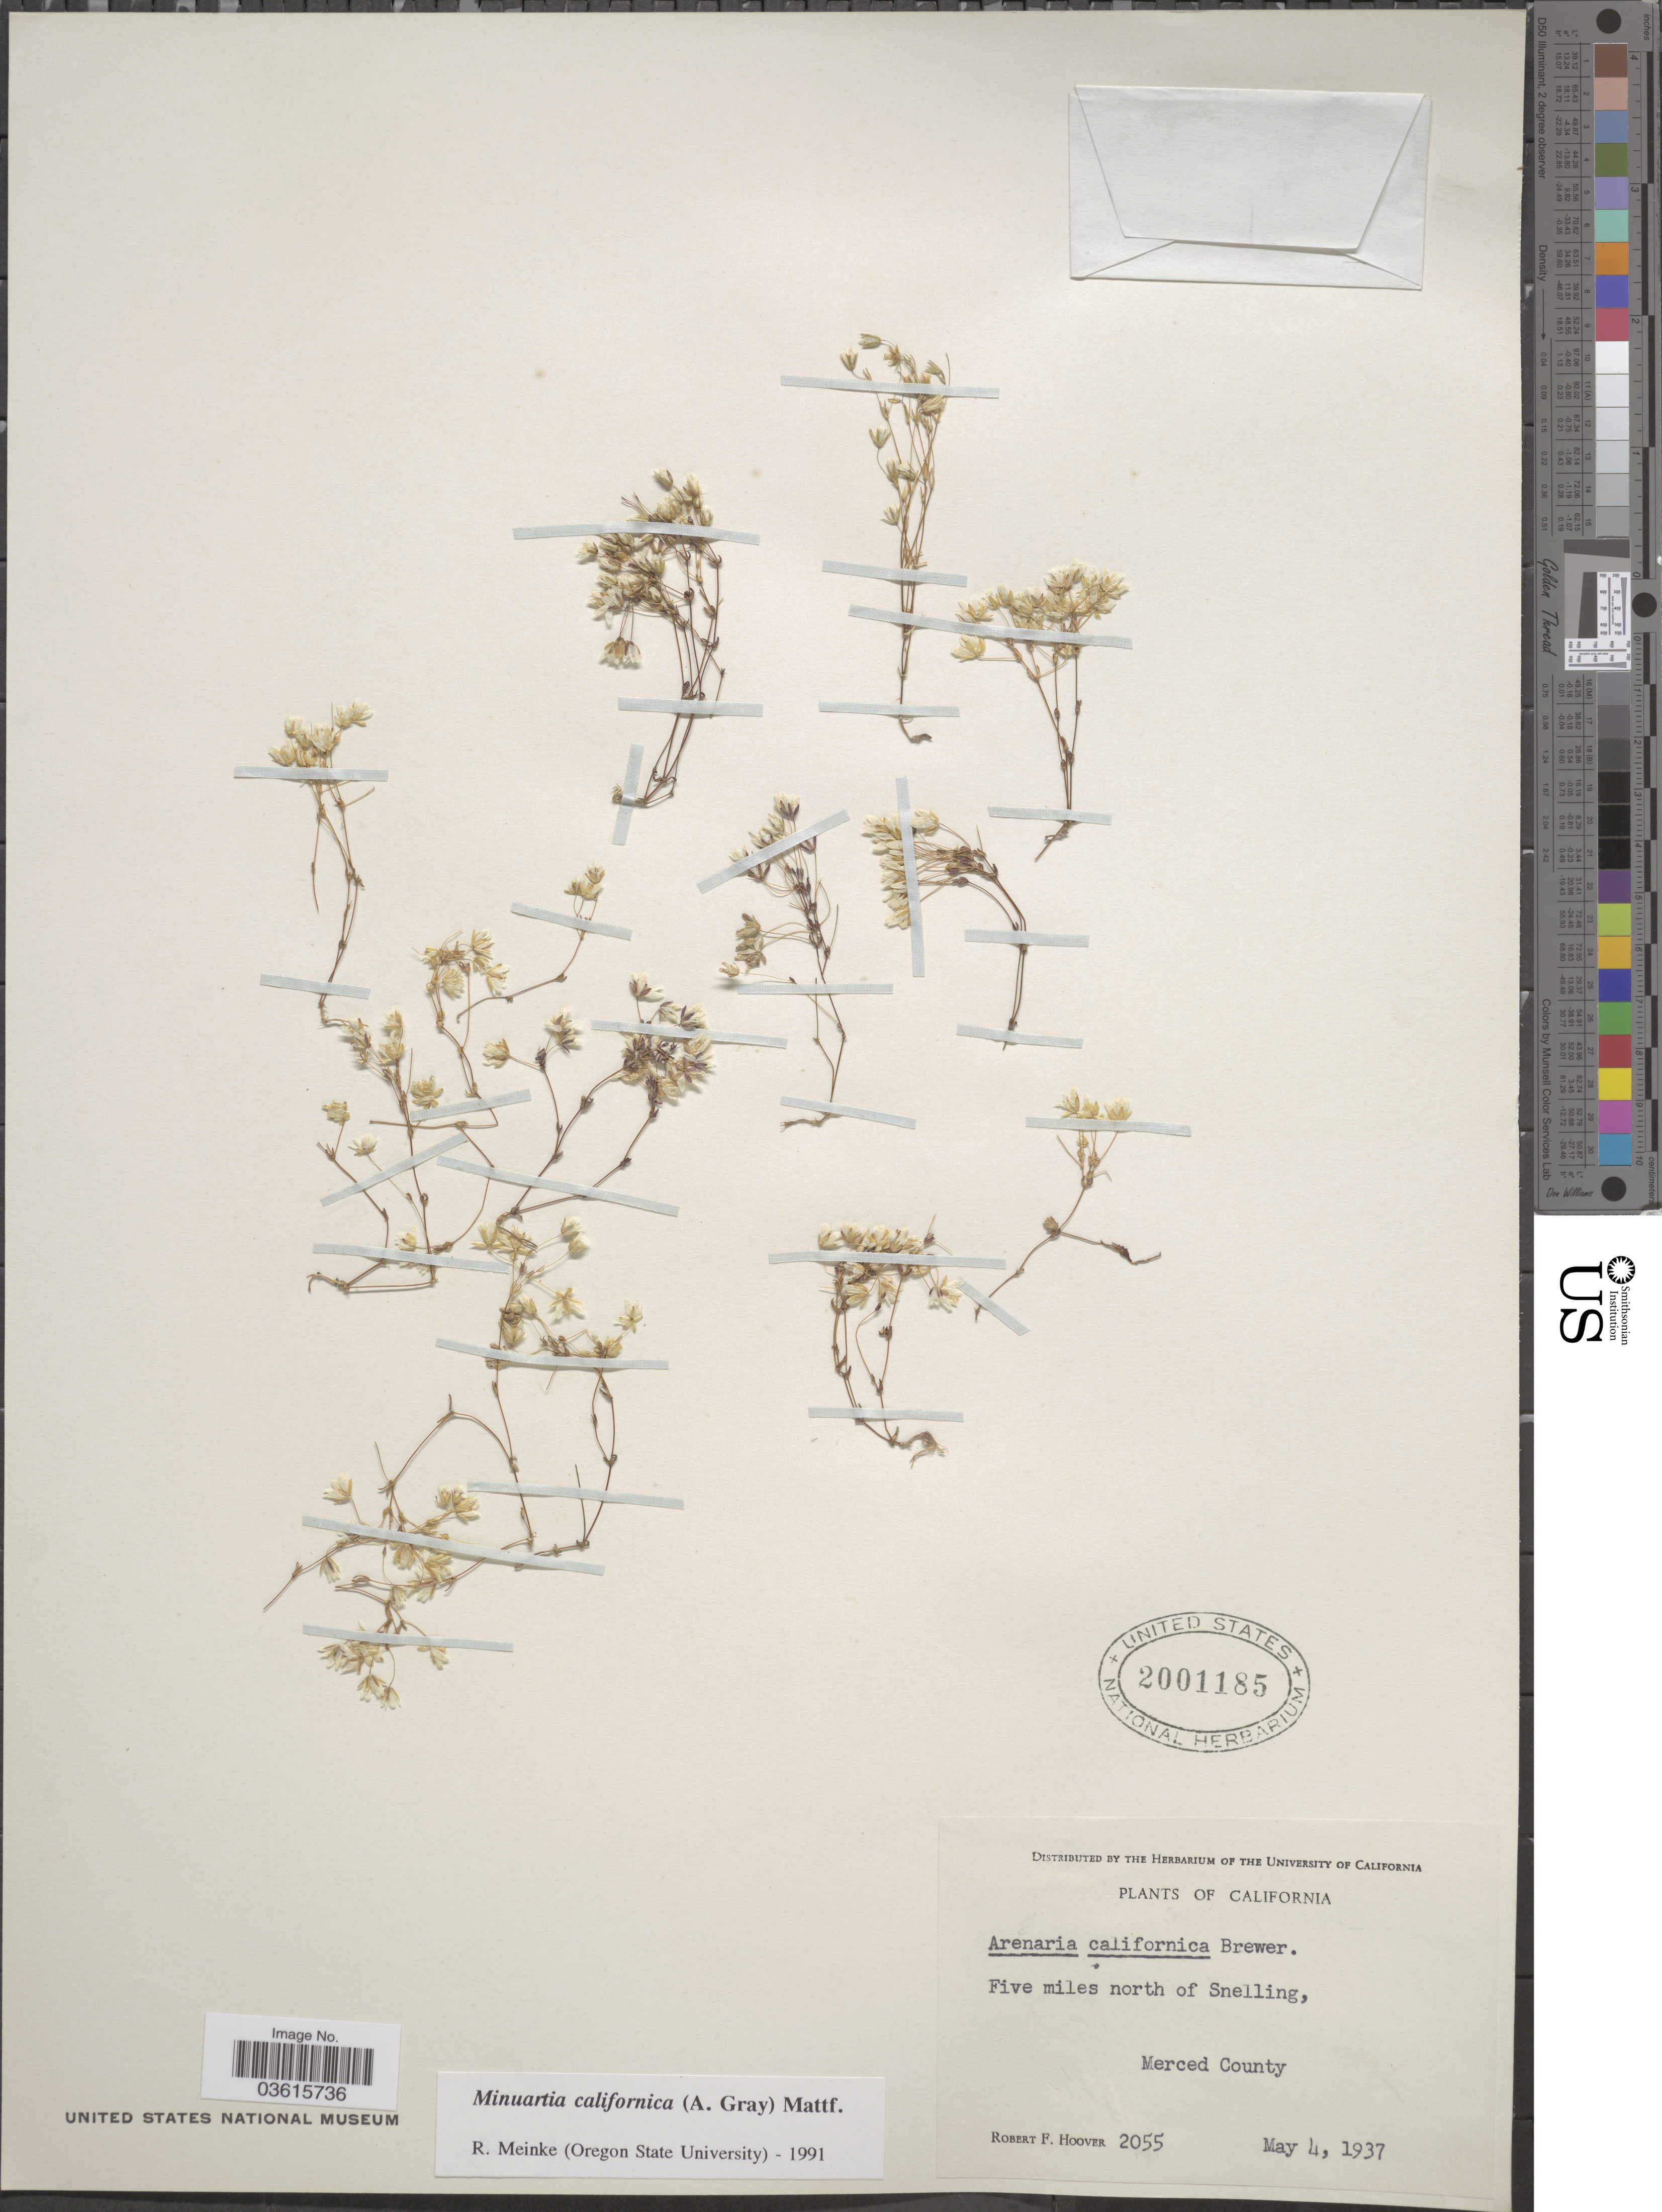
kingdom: Plantae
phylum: Tracheophyta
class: Magnoliopsida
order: Caryophyllales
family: Caryophyllaceae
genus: Minuartia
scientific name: Minuartia californica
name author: (A. Gray) Mattf.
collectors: R. F. Hoover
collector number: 2055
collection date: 1937-05-04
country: United States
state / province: California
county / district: Merced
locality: Five miles north of Snelling, Merced County.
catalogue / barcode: US 2001185